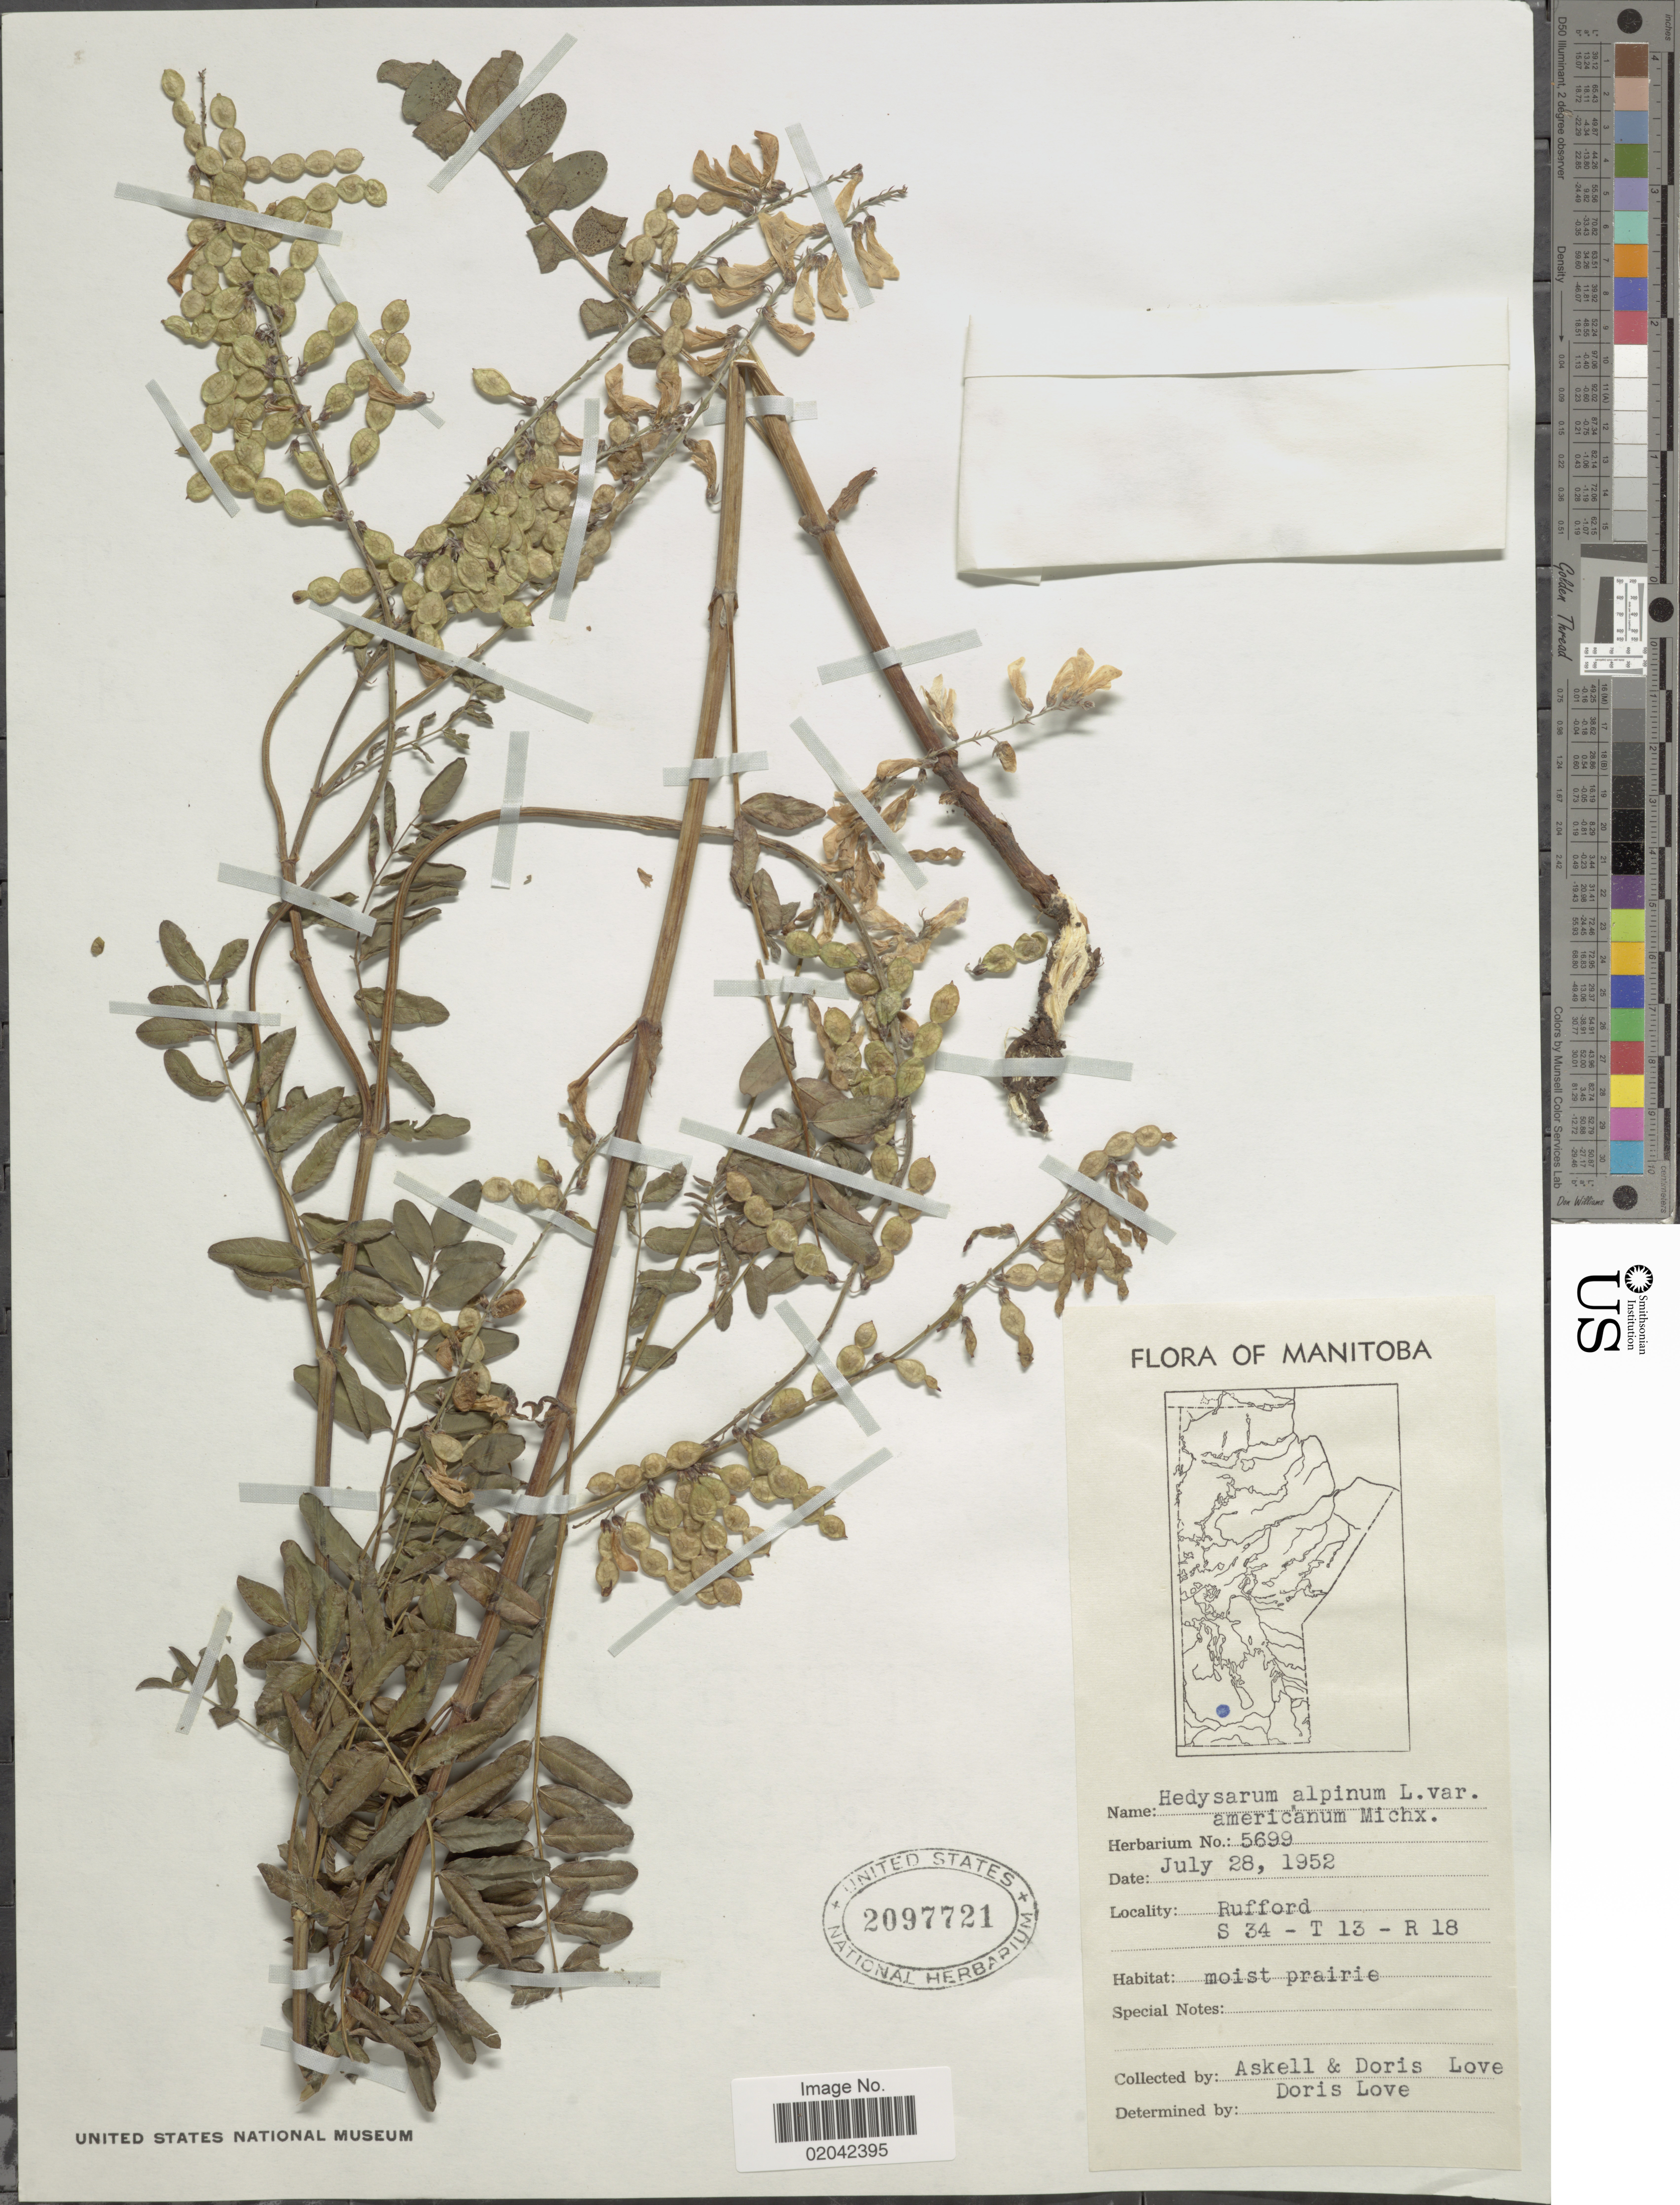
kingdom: Plantae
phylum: Tracheophyta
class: Magnoliopsida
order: Fabales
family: Fabaceae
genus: Hedysarum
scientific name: Hedysarum alpinum var. americanum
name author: Michx. ex Pursh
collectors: Á. Löve & D. Löve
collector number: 5699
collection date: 1952-07-28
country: Canada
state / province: Manitoba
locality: Rufford, S34, T13, R18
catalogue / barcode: US 2097721